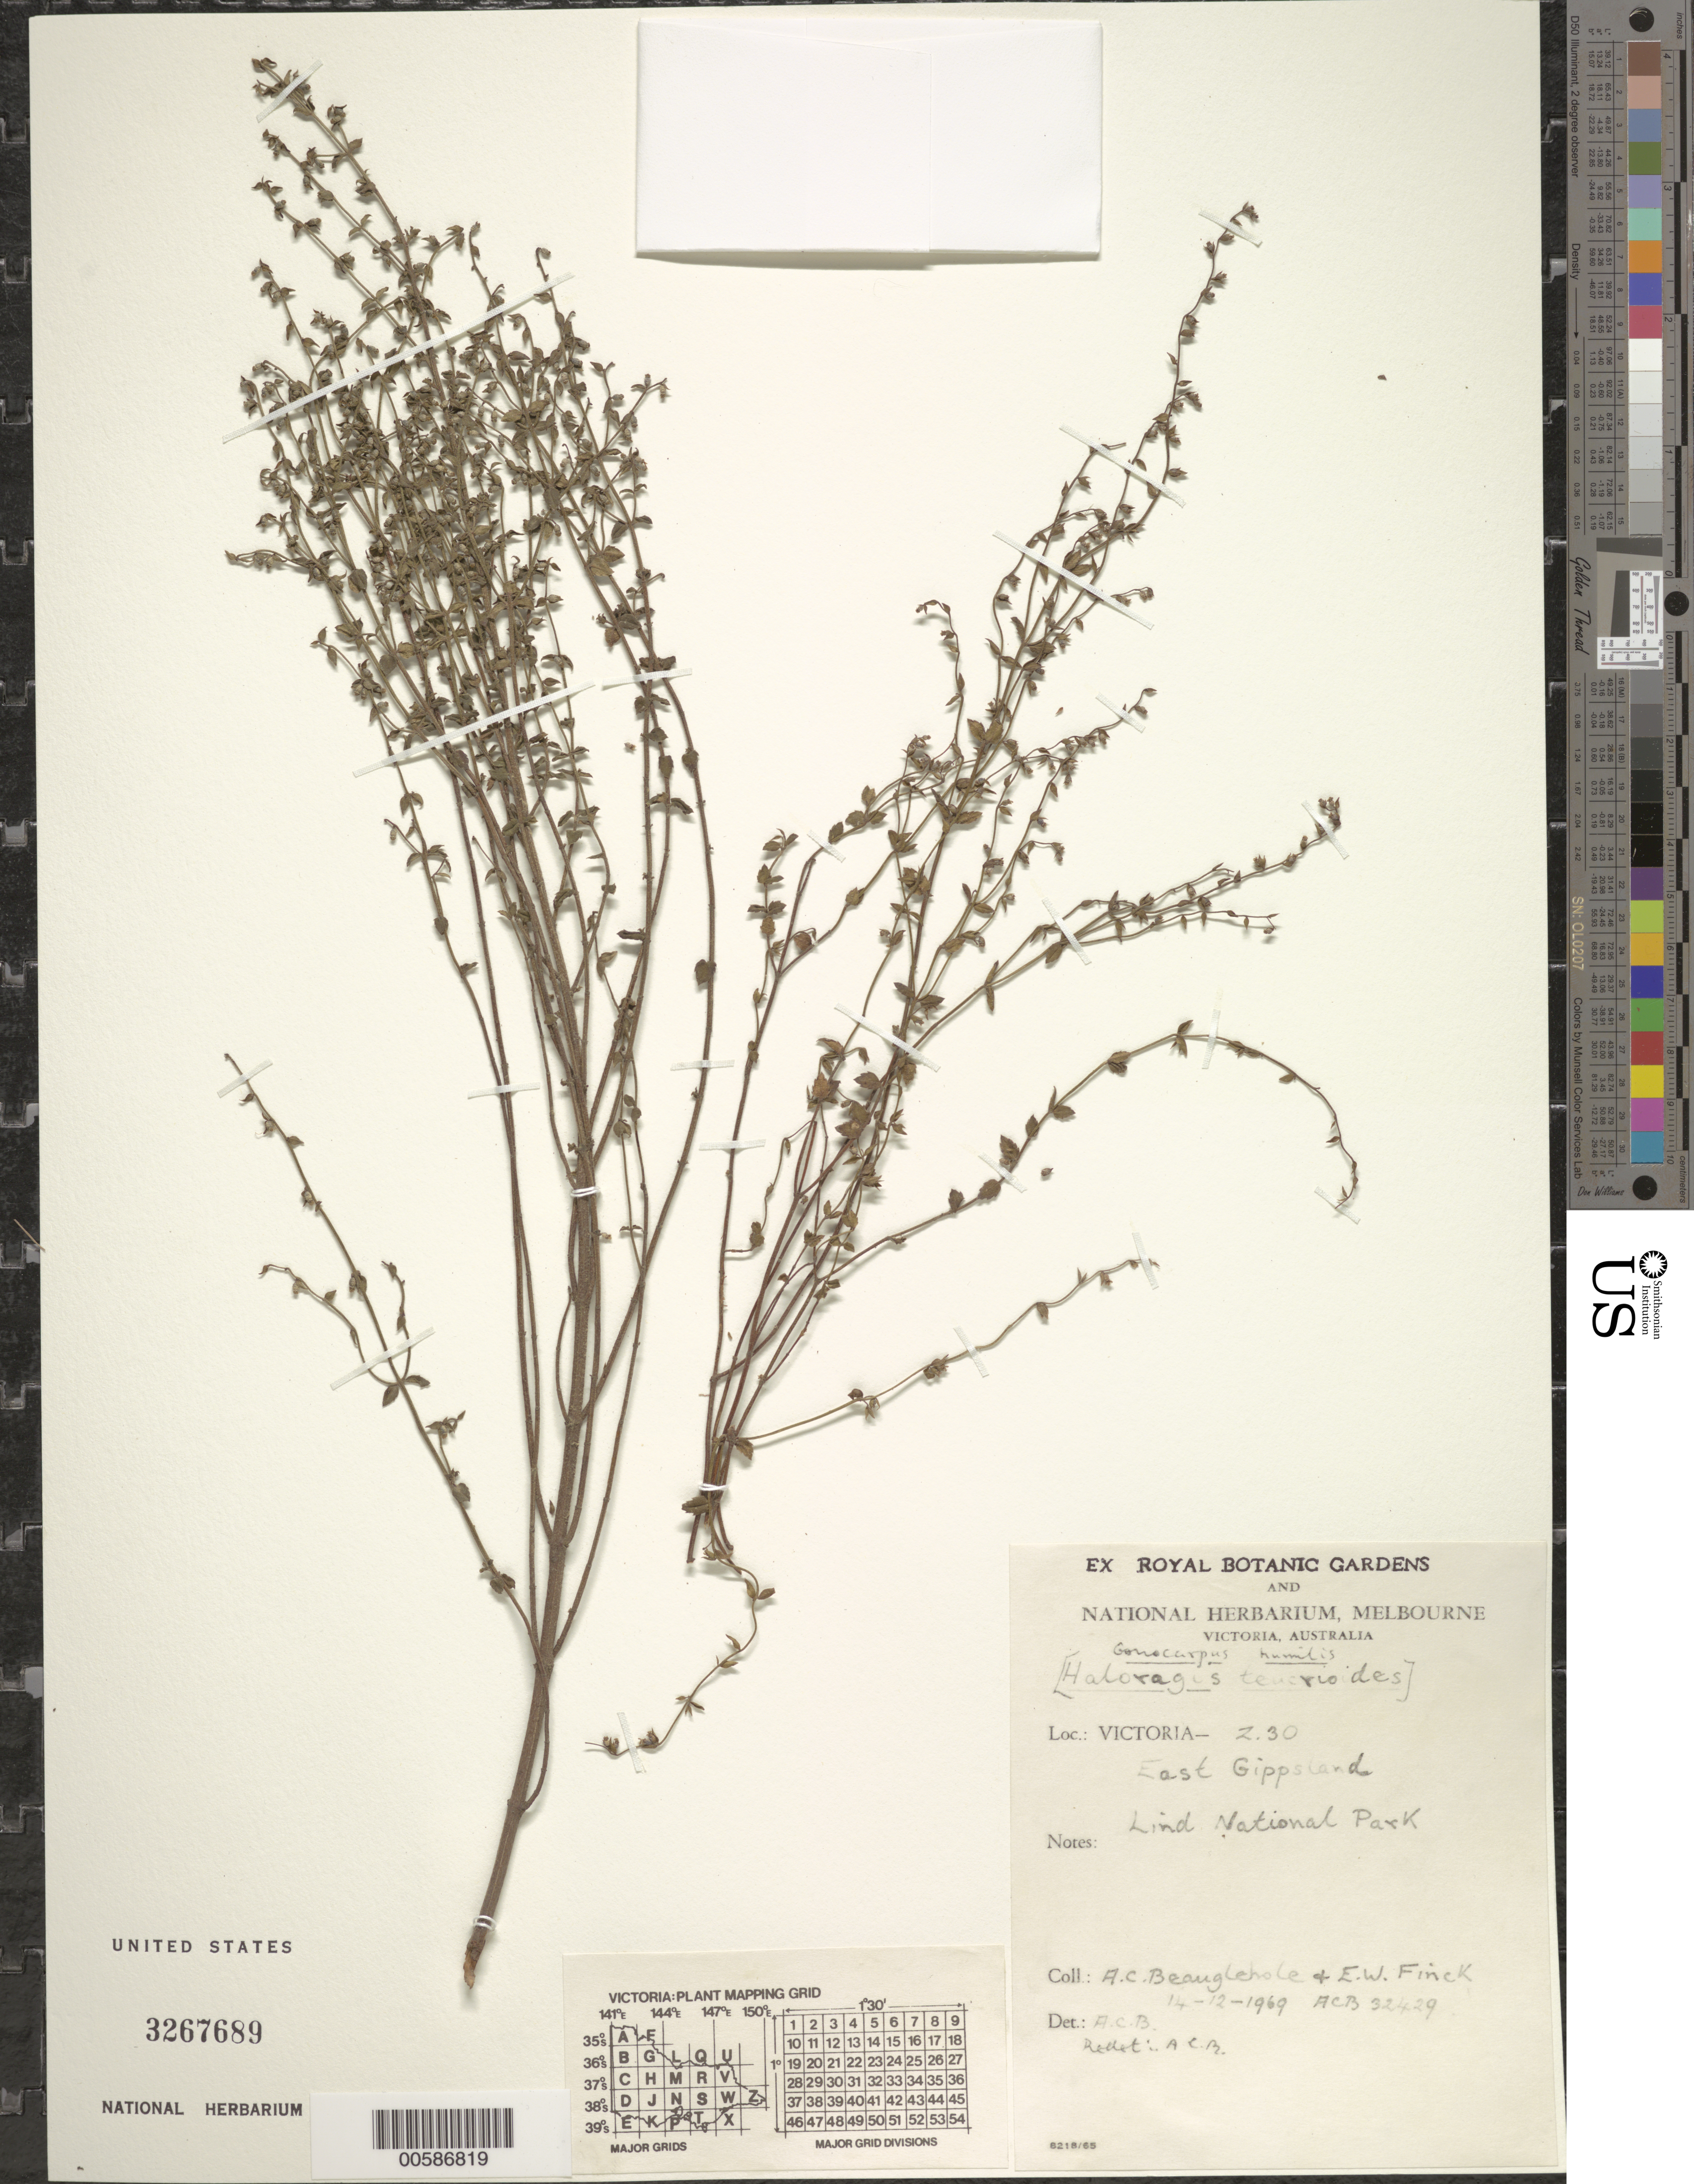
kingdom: Plantae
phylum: Tracheophyta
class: Magnoliopsida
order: Saxifragales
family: Haloragaceae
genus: Gonocarpus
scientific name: Gonocarpus humilis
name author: Orchard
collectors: A. Beauglehole & E. Finck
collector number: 32429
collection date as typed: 14 Dec 1969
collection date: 1969-12-14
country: Australia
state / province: Victoria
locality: Lind National Park, East Gippstand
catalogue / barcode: US 3267689